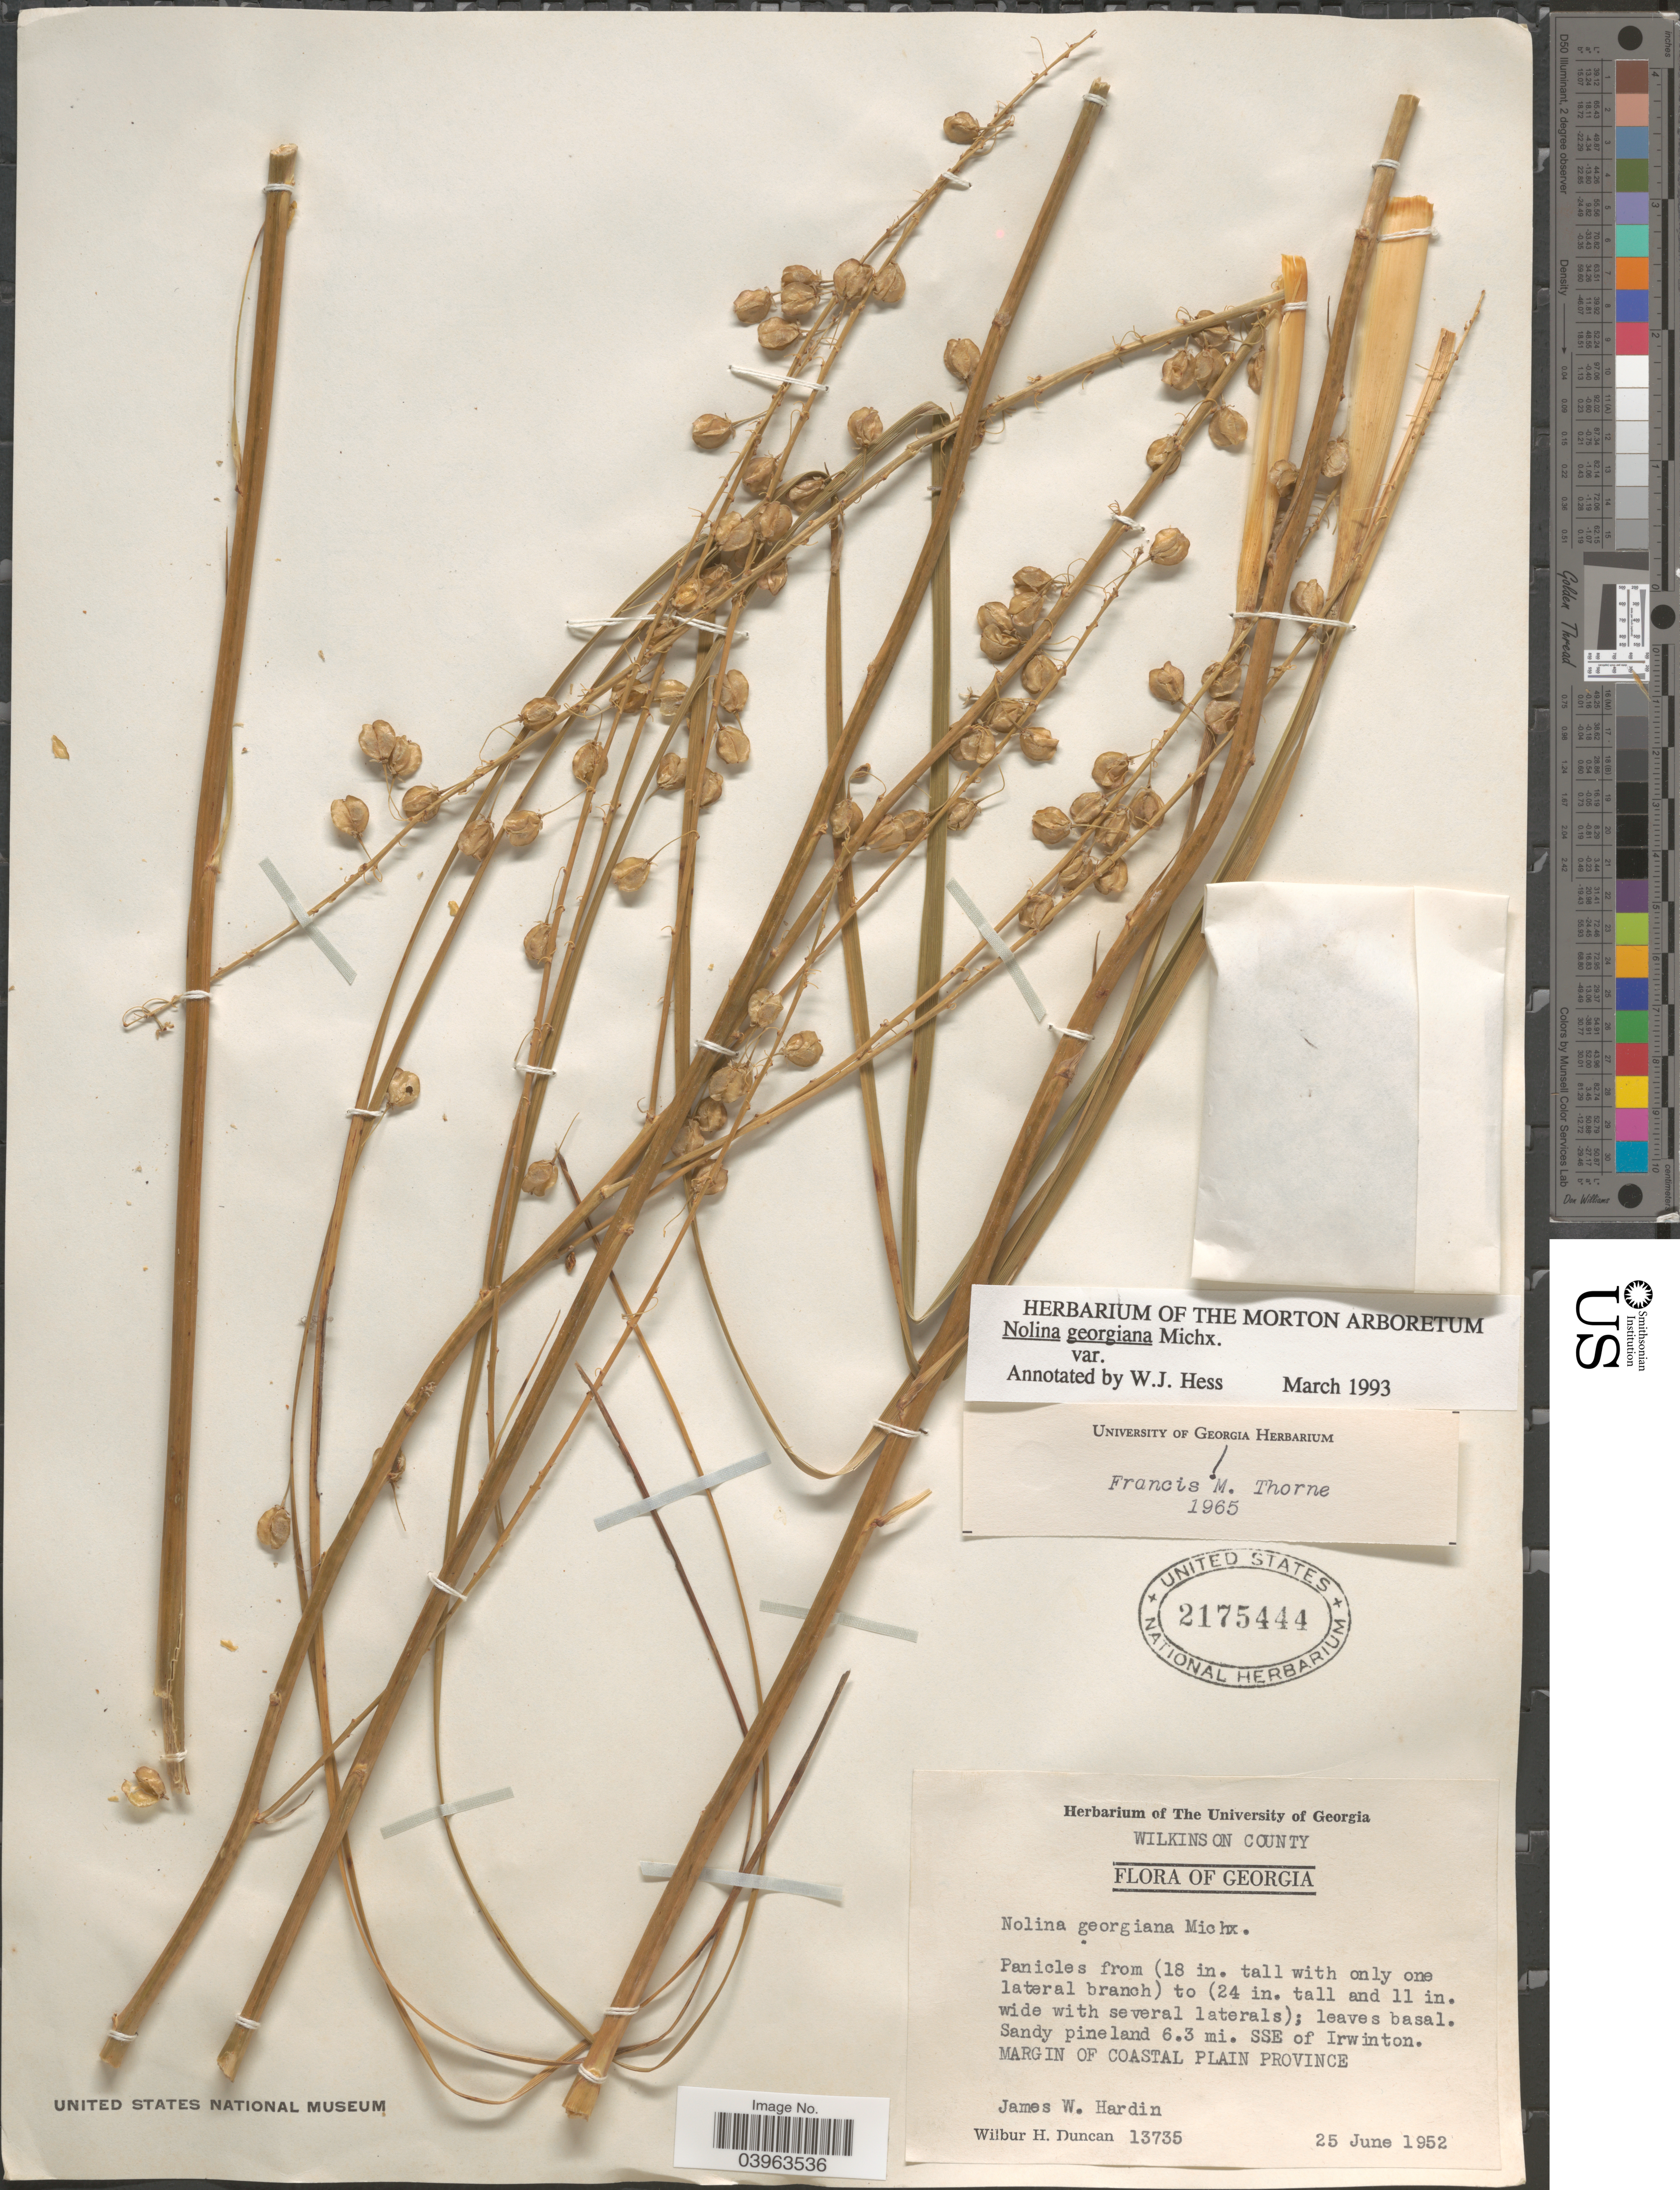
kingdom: Plantae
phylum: Tracheophyta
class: Liliopsida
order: Asparagales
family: Asparagaceae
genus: Nolina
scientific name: Nolina georgiana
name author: Michx.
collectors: J. W. Hardin & W. H. Duncan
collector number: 13735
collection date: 1952-06-25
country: United States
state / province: Georgia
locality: Wilkinson County. Sandy pineland 6.3 mi. SSE of Irwinton. Margin of Coastal Plain Province.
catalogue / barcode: US 2175444